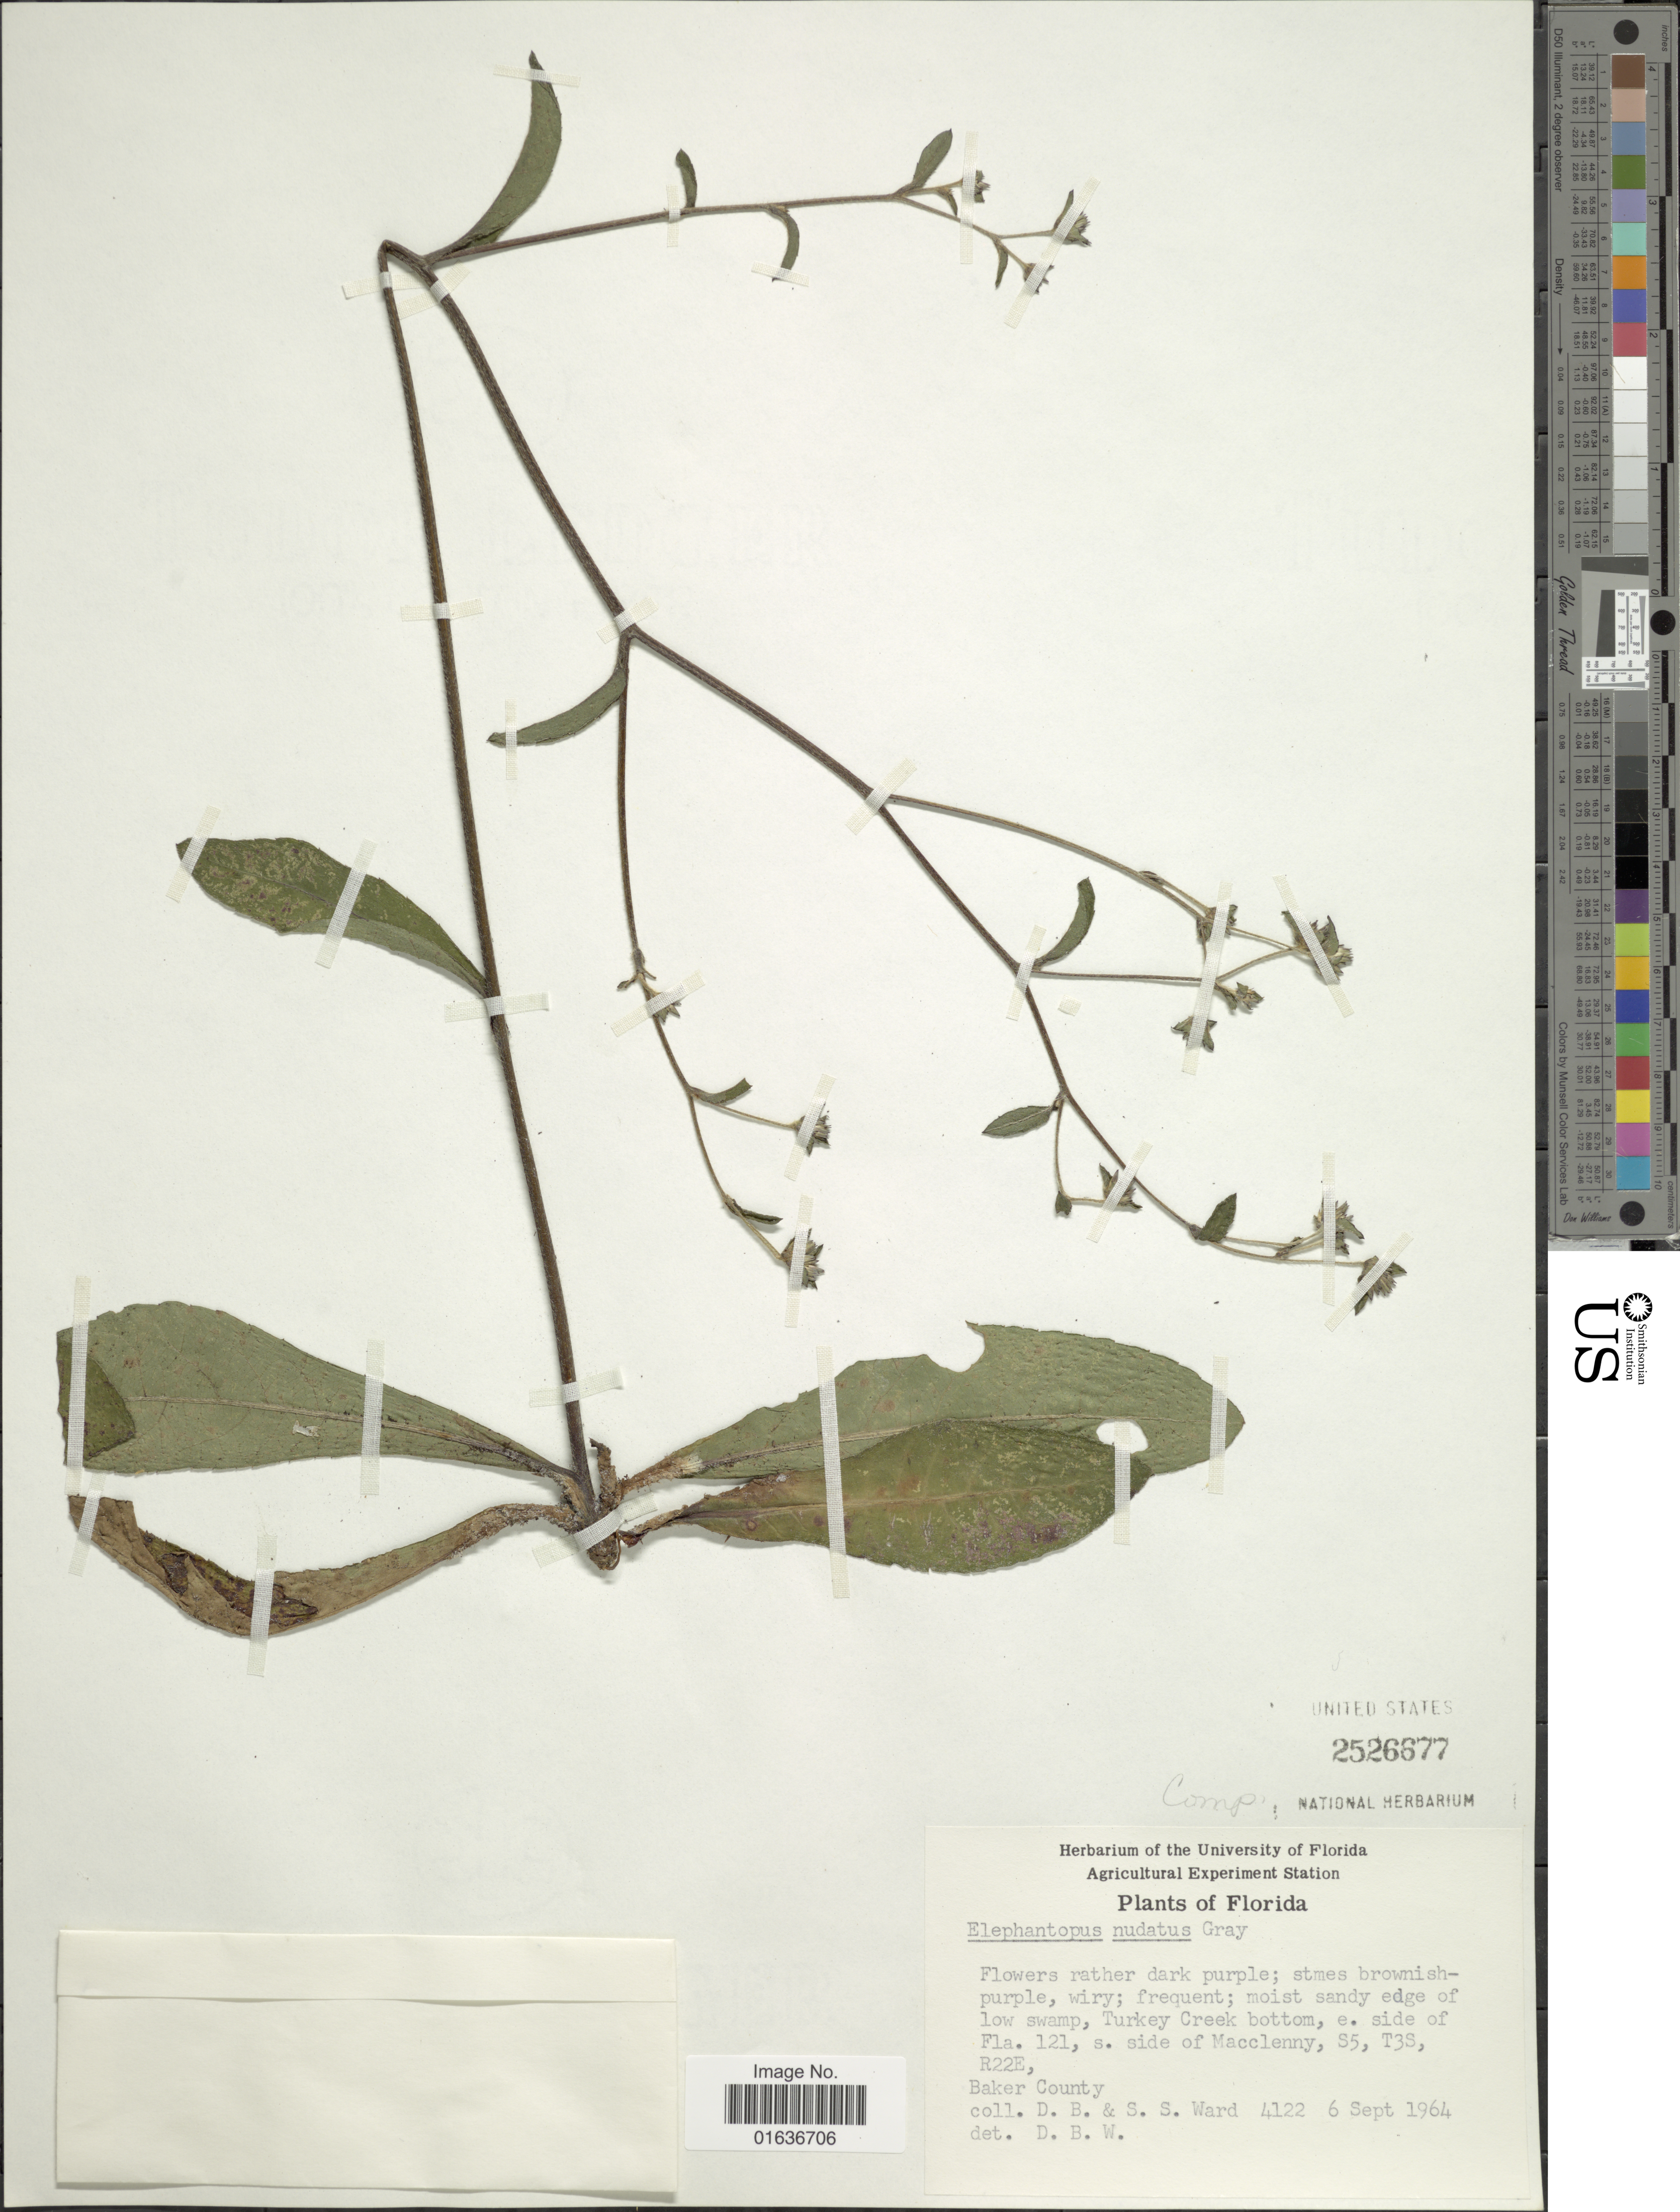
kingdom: Plantae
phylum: Tracheophyta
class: Magnoliopsida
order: Asterales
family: Asteraceae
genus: Elephantopus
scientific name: Elephantopus nudatus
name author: A. Gray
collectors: D. B. Ward & S. S. Ward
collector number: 4122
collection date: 1964-09-06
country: United States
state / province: Florida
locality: Moist sandy edge of low swamp, Turkey Creek bottom, E side of Fla. 121, S side of Macclenny, S5, T3S, R22E, Baker County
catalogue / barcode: US 2526677